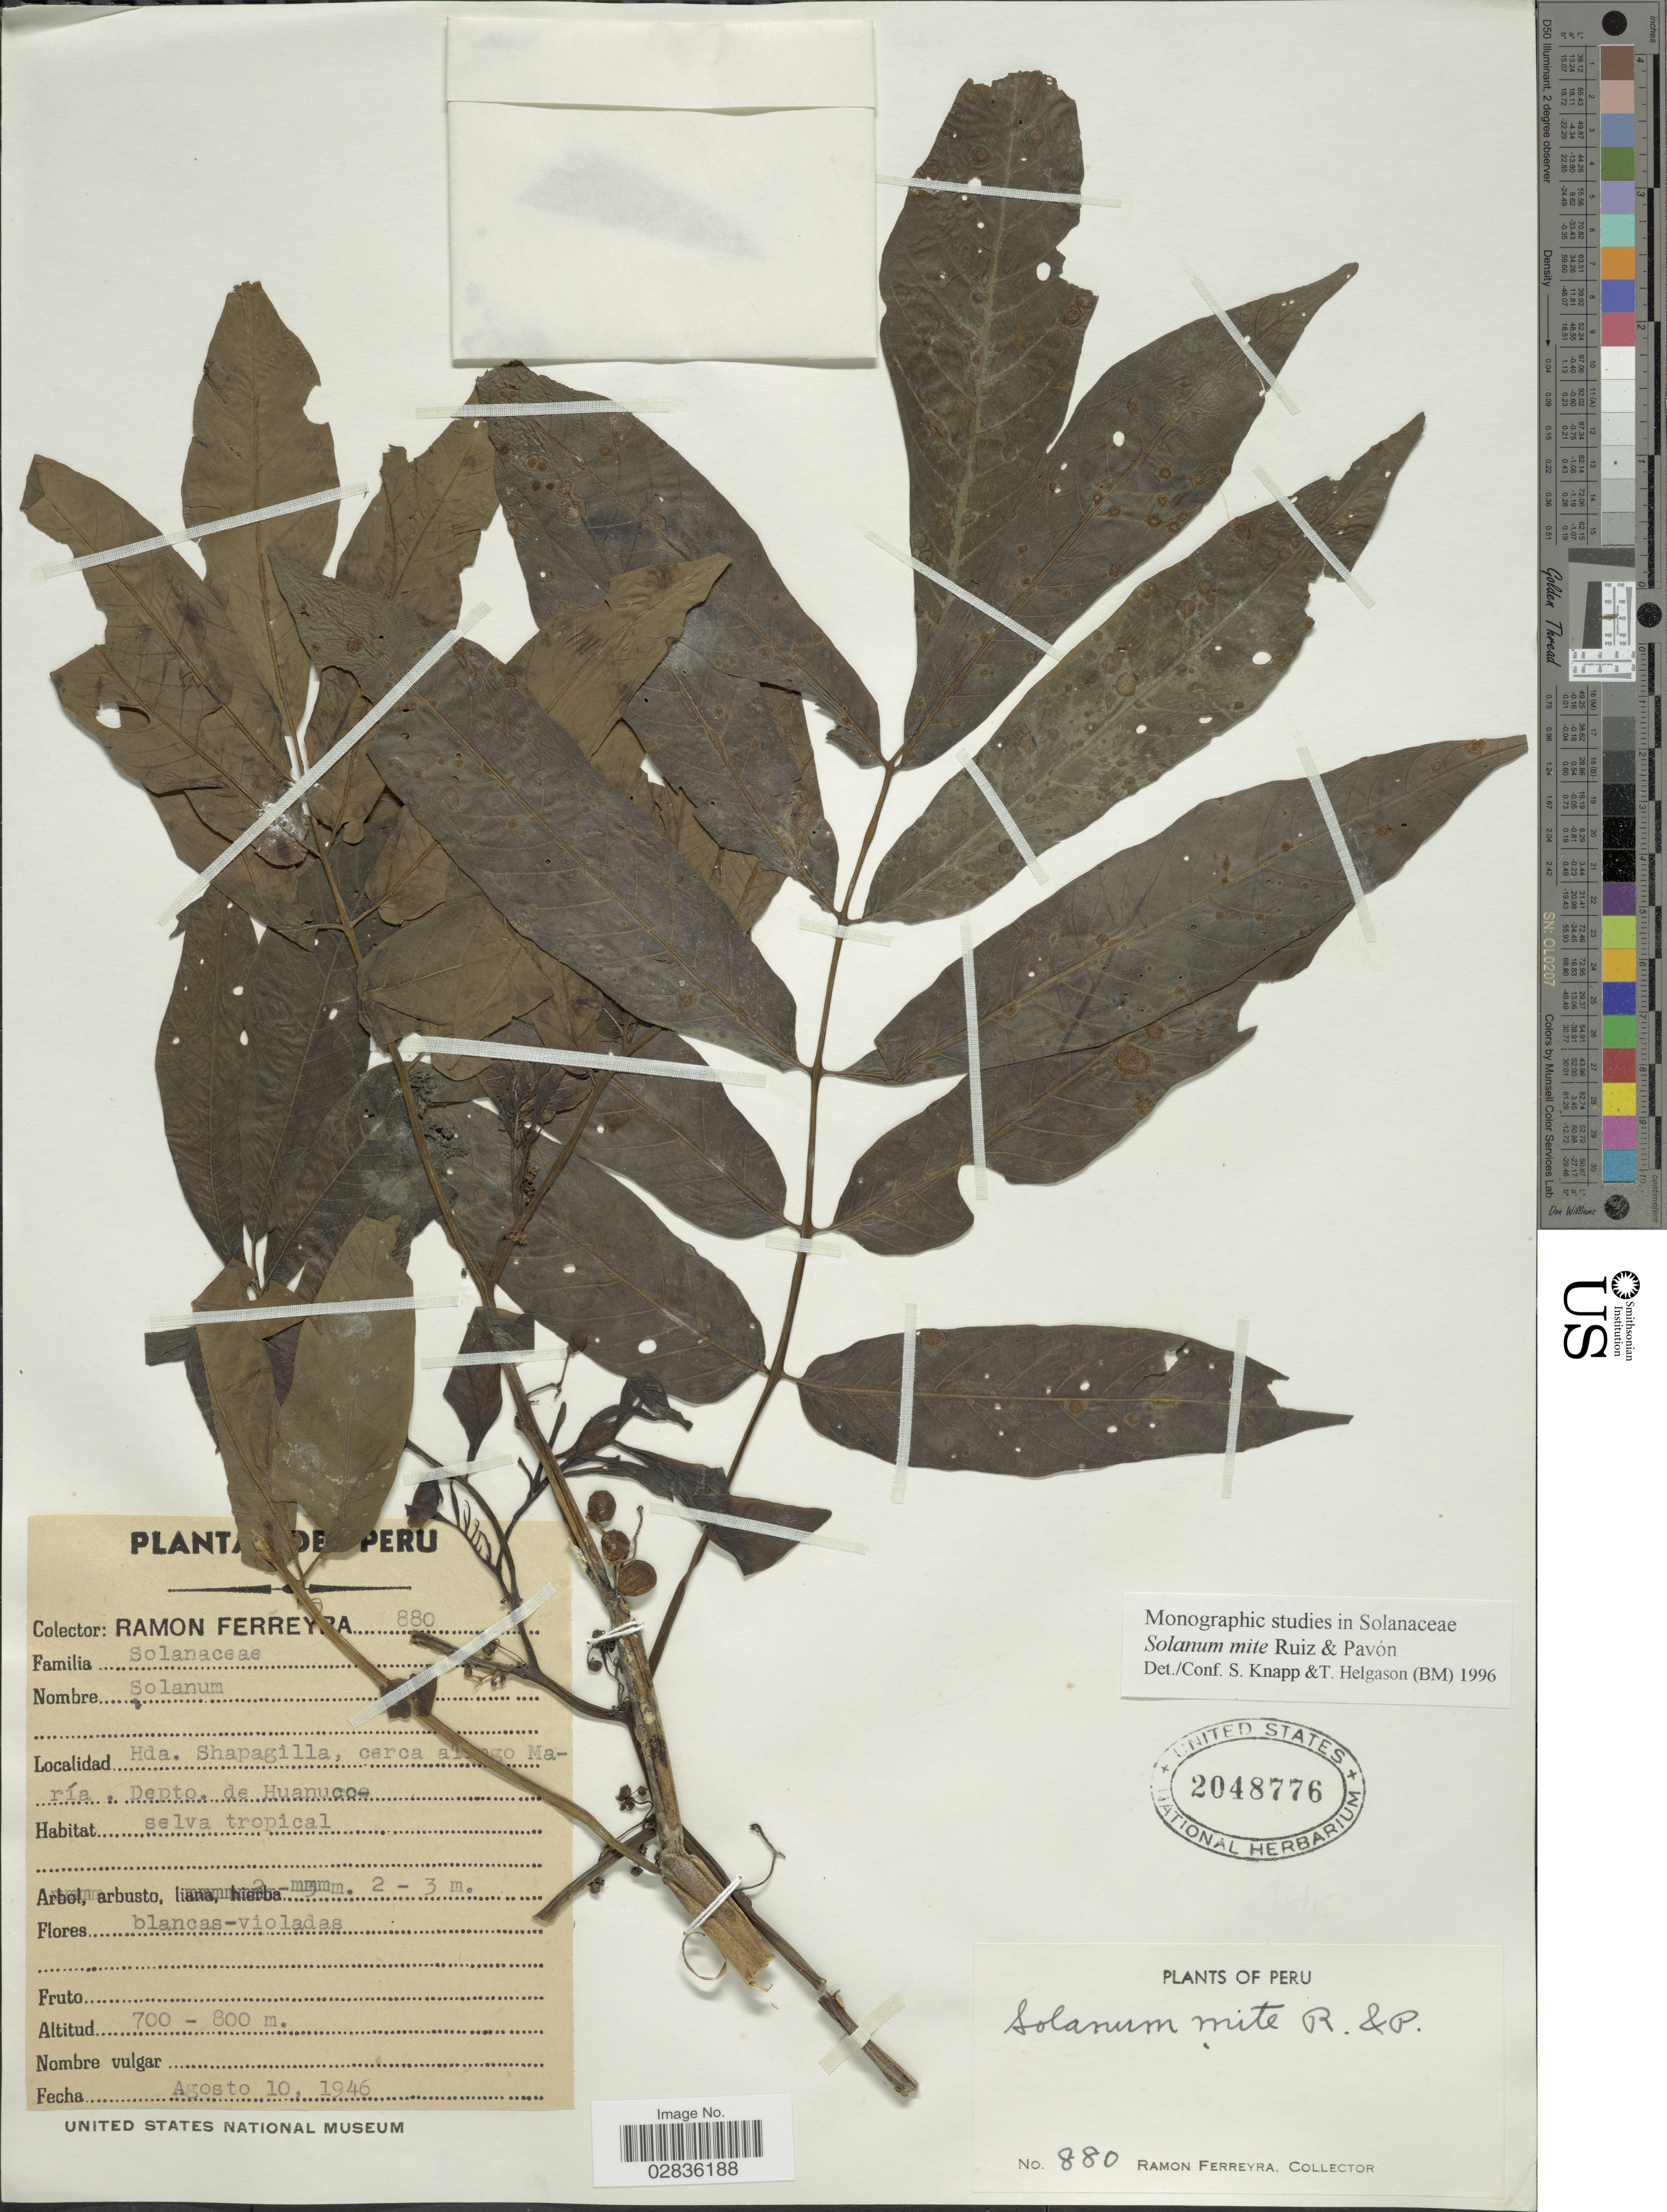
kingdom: Plantae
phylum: Tracheophyta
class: Magnoliopsida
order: Solanales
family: Solanaceae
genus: Solanum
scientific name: Solanum mite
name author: Ruiz & Pav.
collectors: R. A. Ferreyra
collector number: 880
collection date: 1946-08-10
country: Peru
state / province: Huánuco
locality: Hda. Shapagilla, cerca a Tingo María, Depto. de Huanuco-.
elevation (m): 700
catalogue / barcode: US 2048776